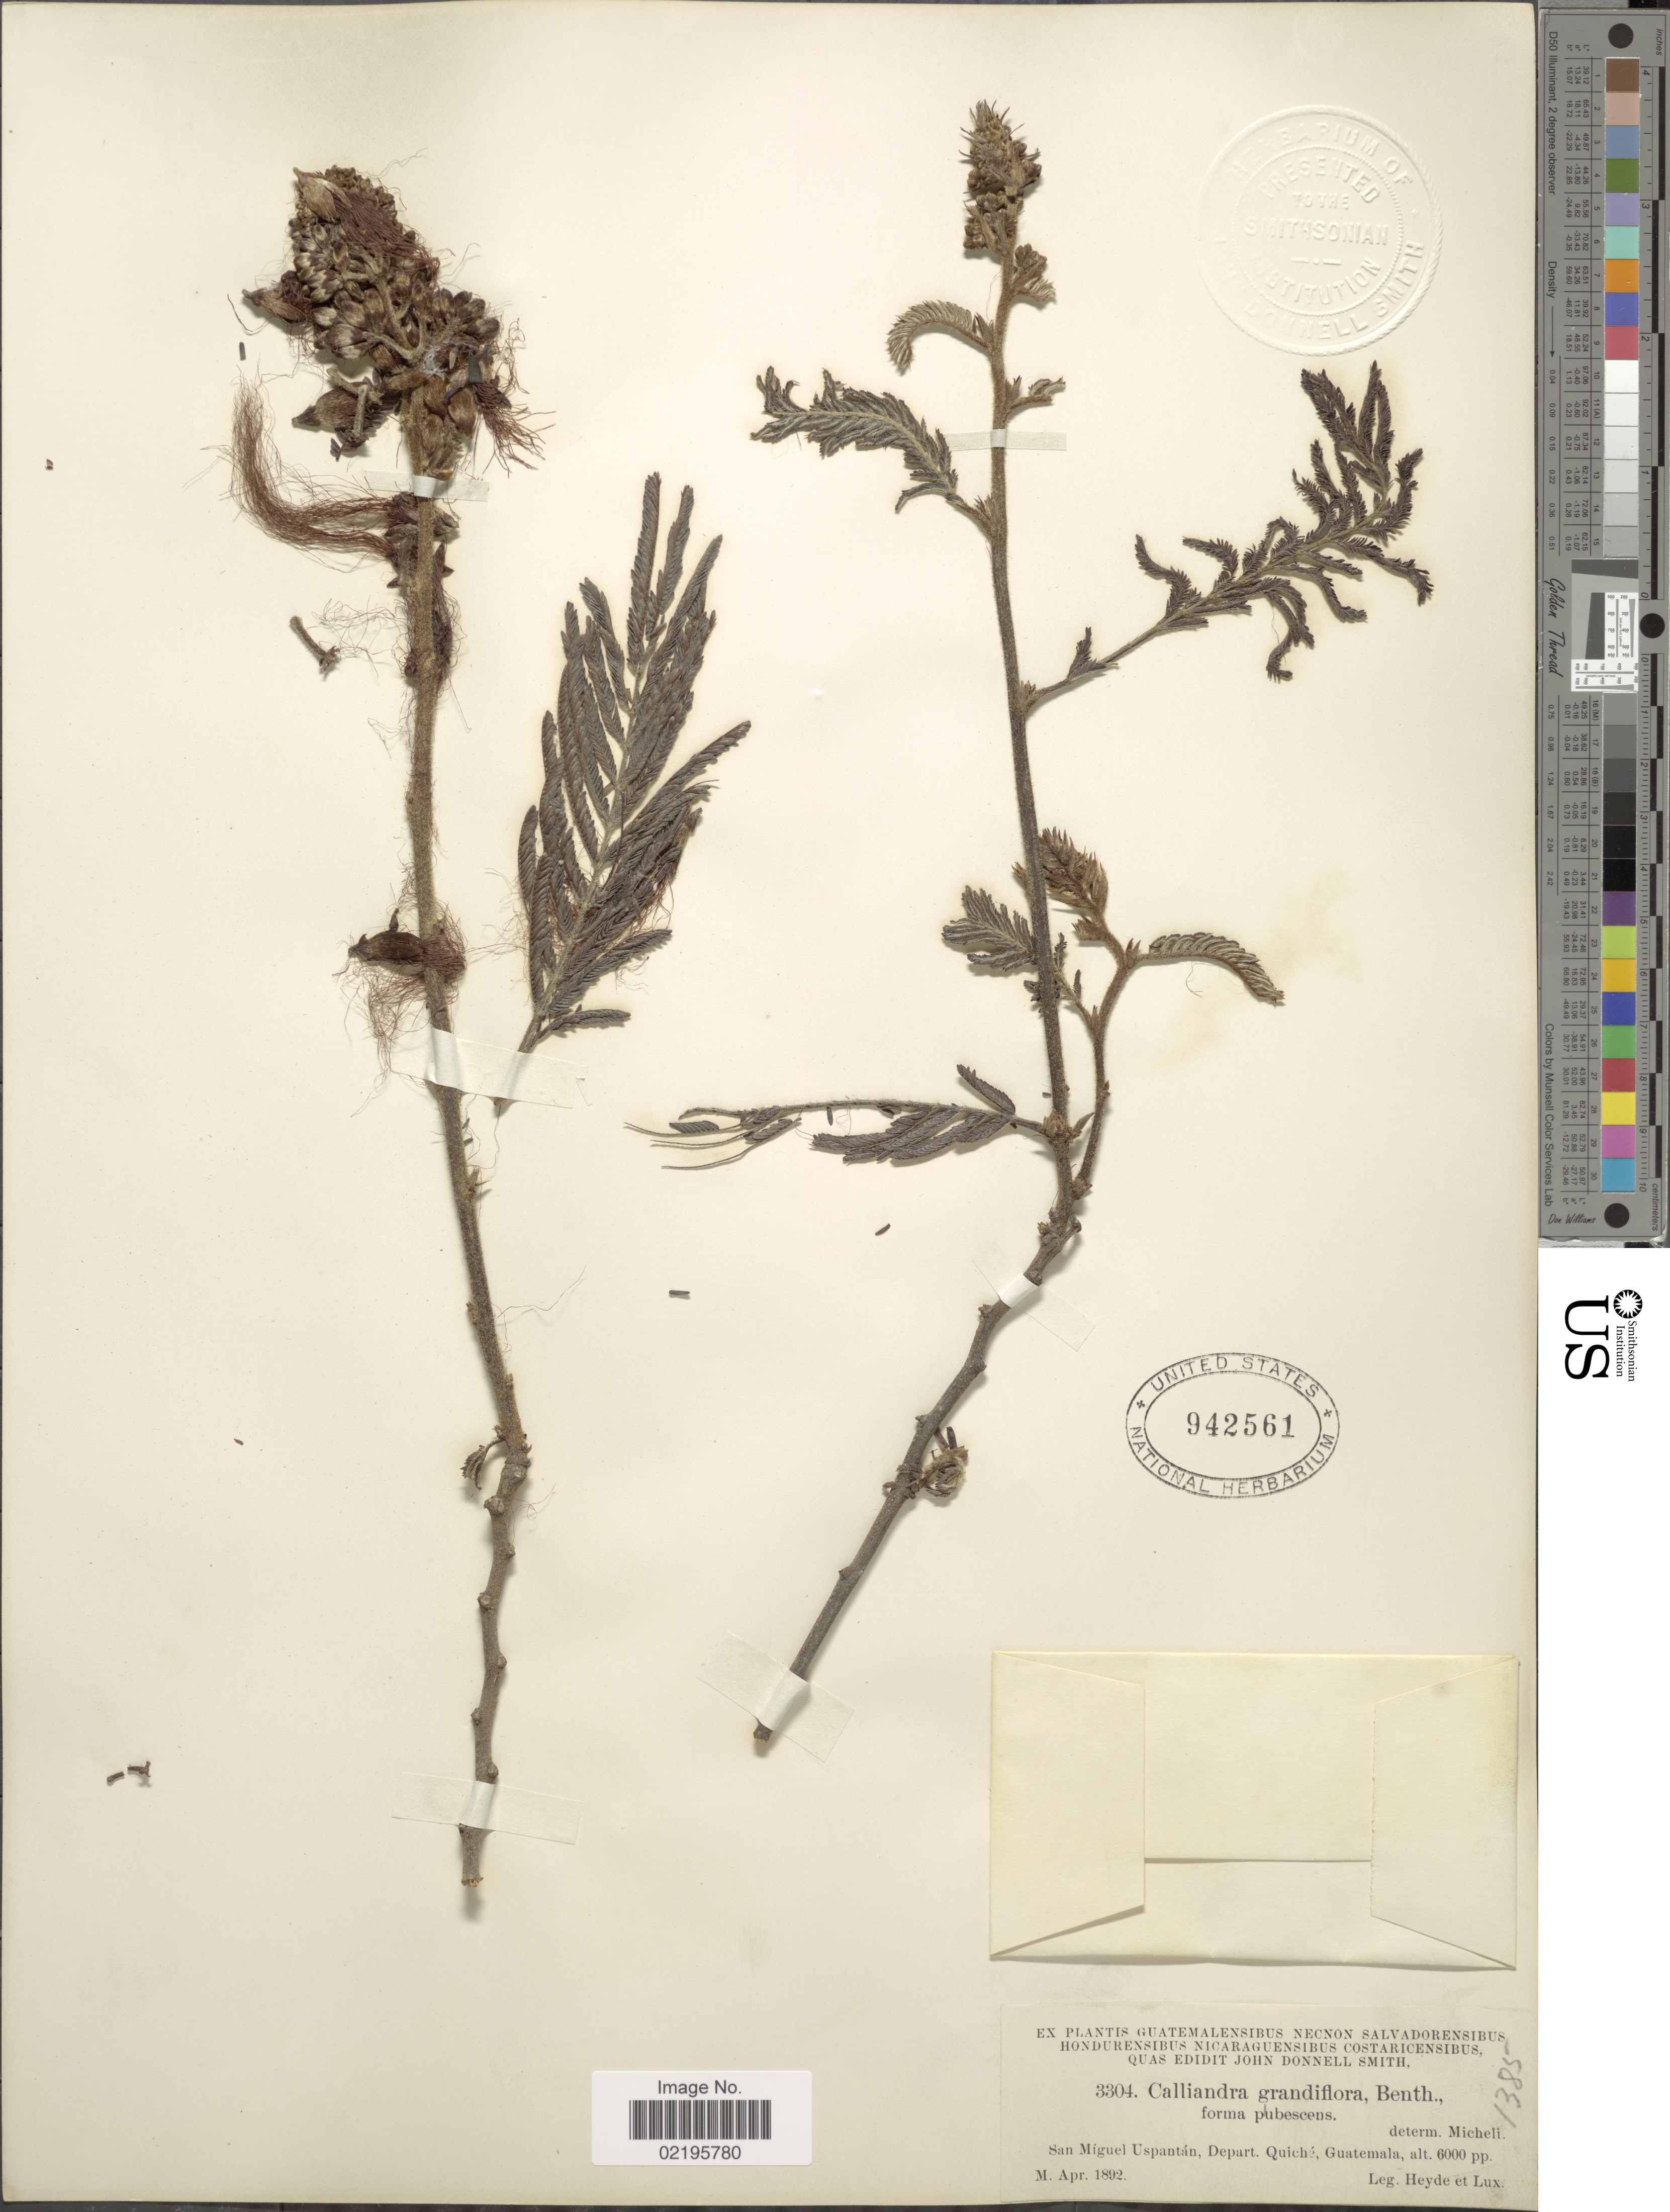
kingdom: Plantae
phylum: Tracheophyta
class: Magnoliopsida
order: Fabales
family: Fabaceae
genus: Calliandra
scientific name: Calliandra conzattiana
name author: (Britton) Standl.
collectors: Heyde & Lux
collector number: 3304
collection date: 1892-04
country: Guatemala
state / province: El Quiché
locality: San Miguel Uspantan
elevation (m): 1829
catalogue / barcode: US 942561